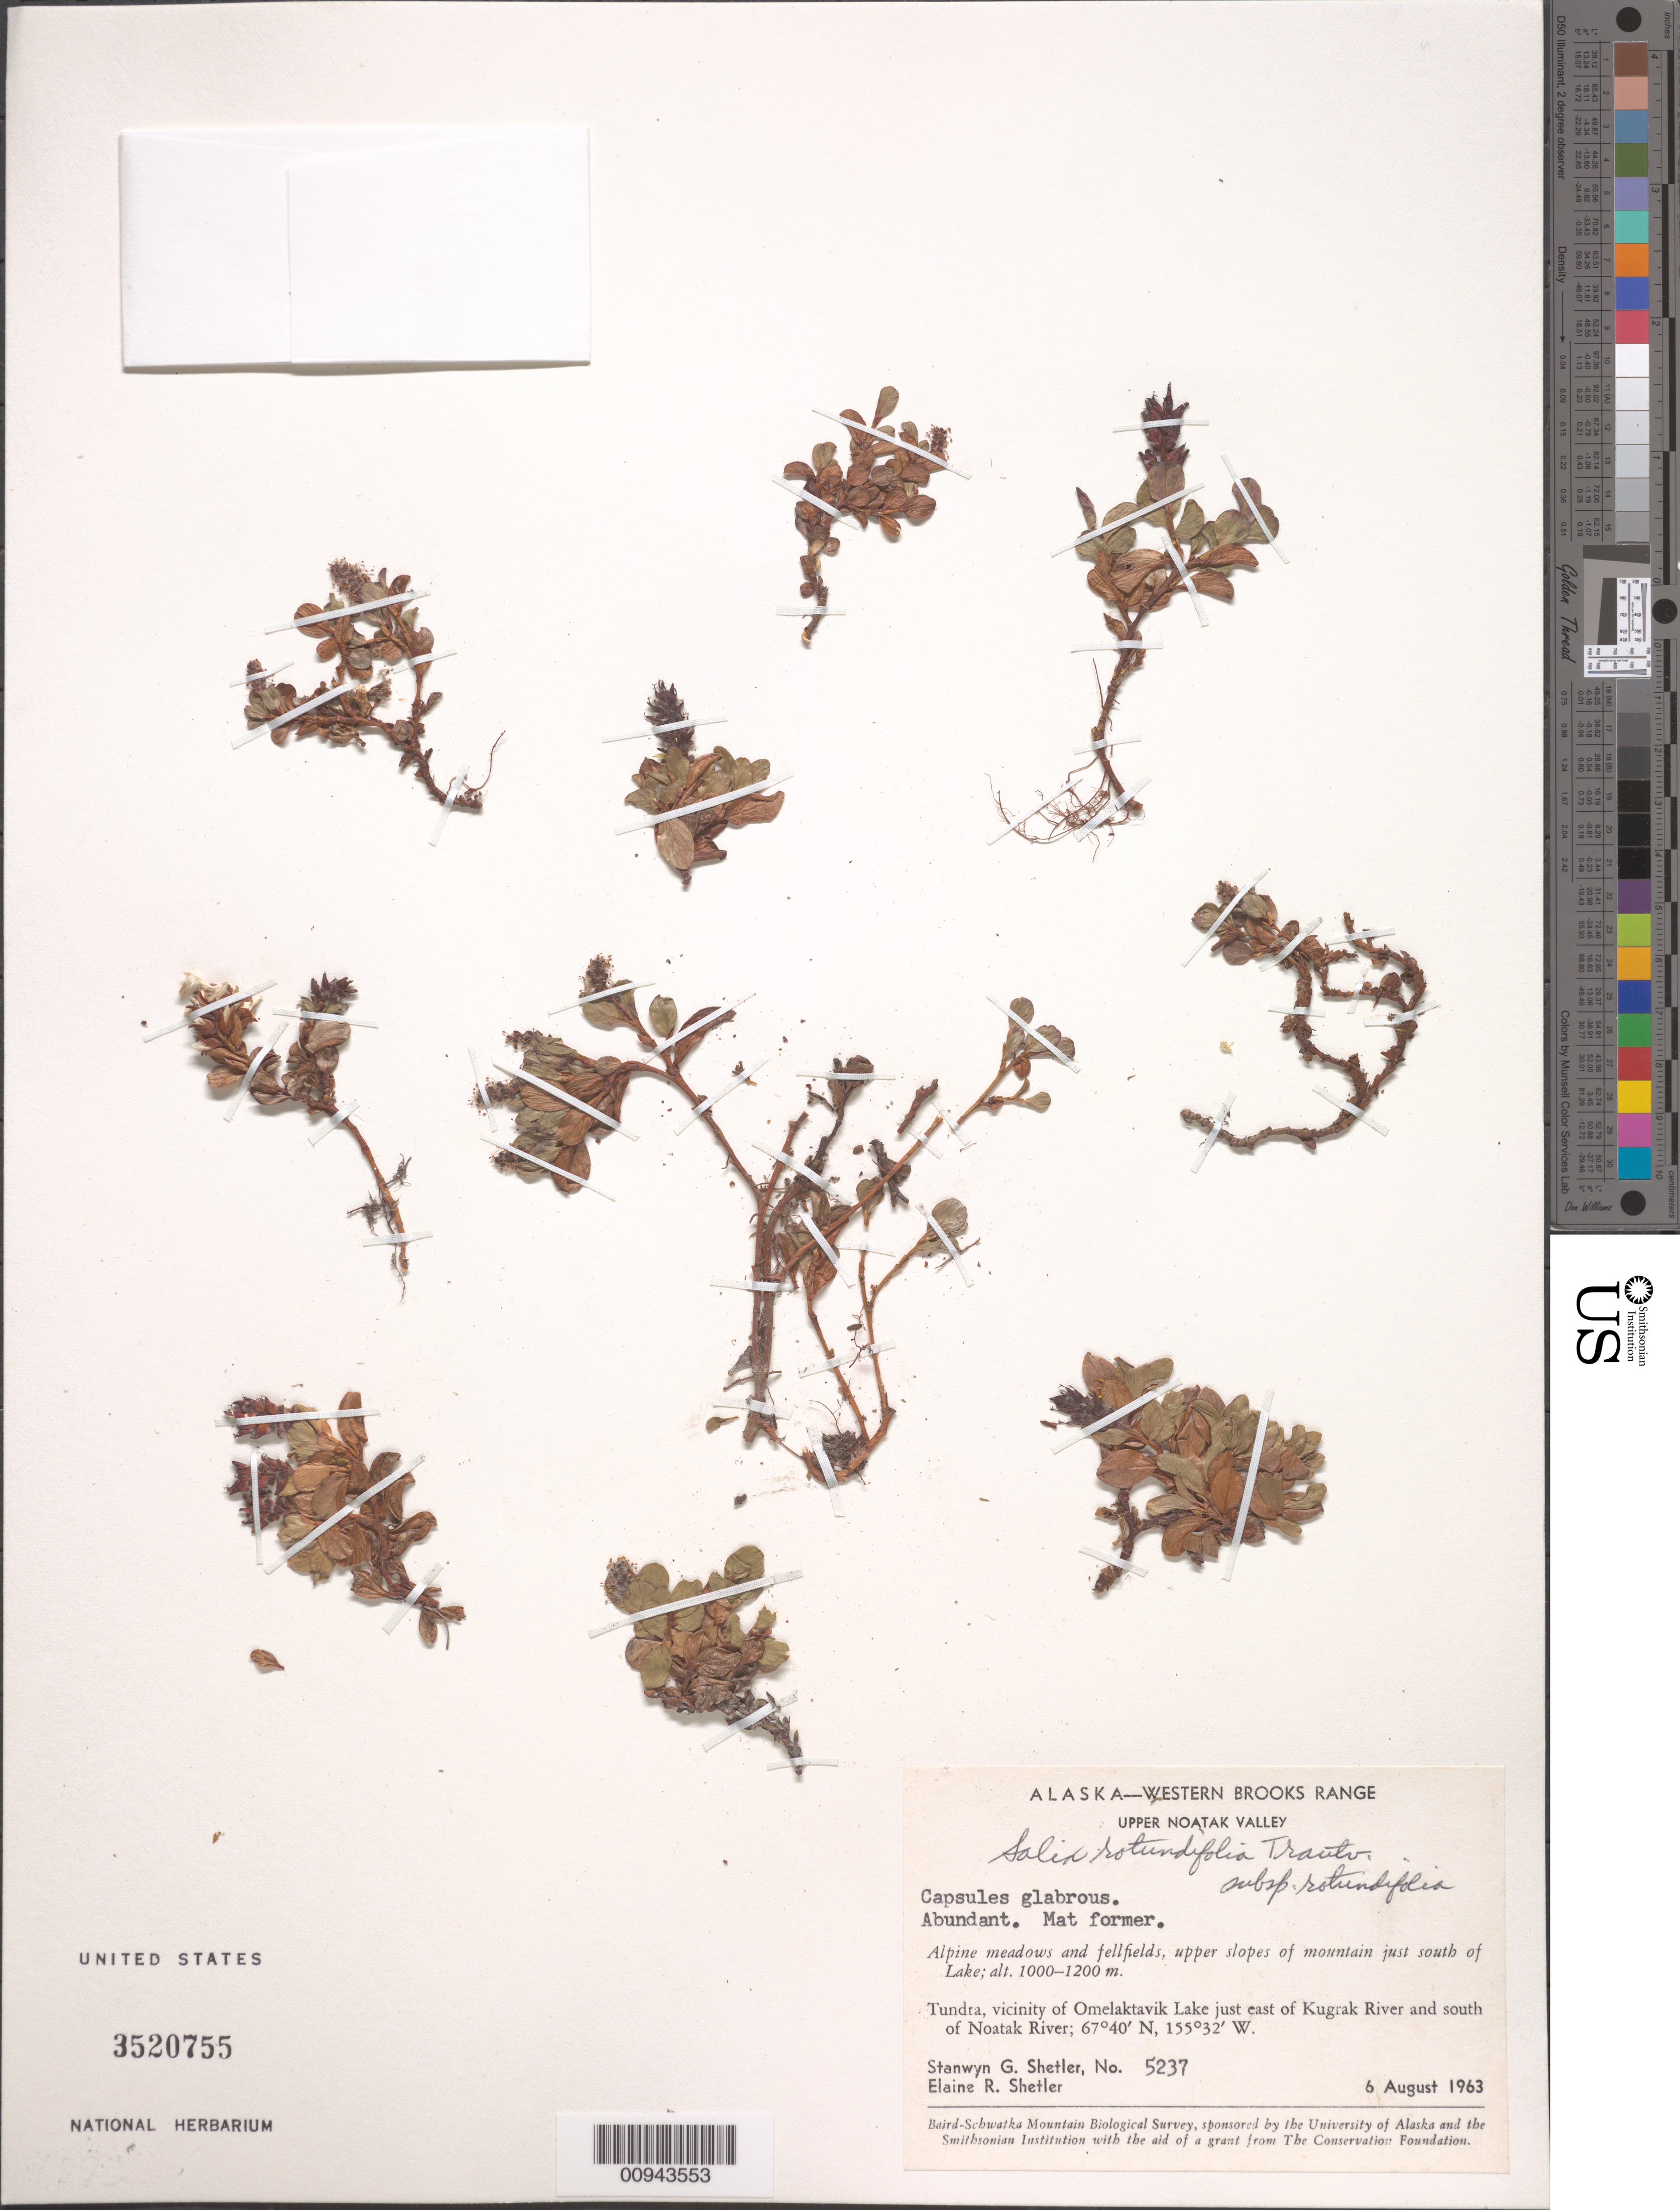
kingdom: Plantae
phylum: Tracheophyta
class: Magnoliopsida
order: Malpighiales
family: Salicaceae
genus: Salix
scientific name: Salix rotundifolia subsp. rotundifolia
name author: Trautv.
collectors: S. Shetler & E. R. Shetler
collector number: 5237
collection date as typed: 06 Aug 1963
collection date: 1963-08-06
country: United States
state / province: Alaska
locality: Vicinity of Omelaktavik Lake just east of Kugrak River and south of Noatak River. Western Brooks Range, Upper Noatak Valley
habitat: Tundra. Alpine meadows and fellfields, upper slopes of mountain just south of Lake.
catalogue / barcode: US 3520755